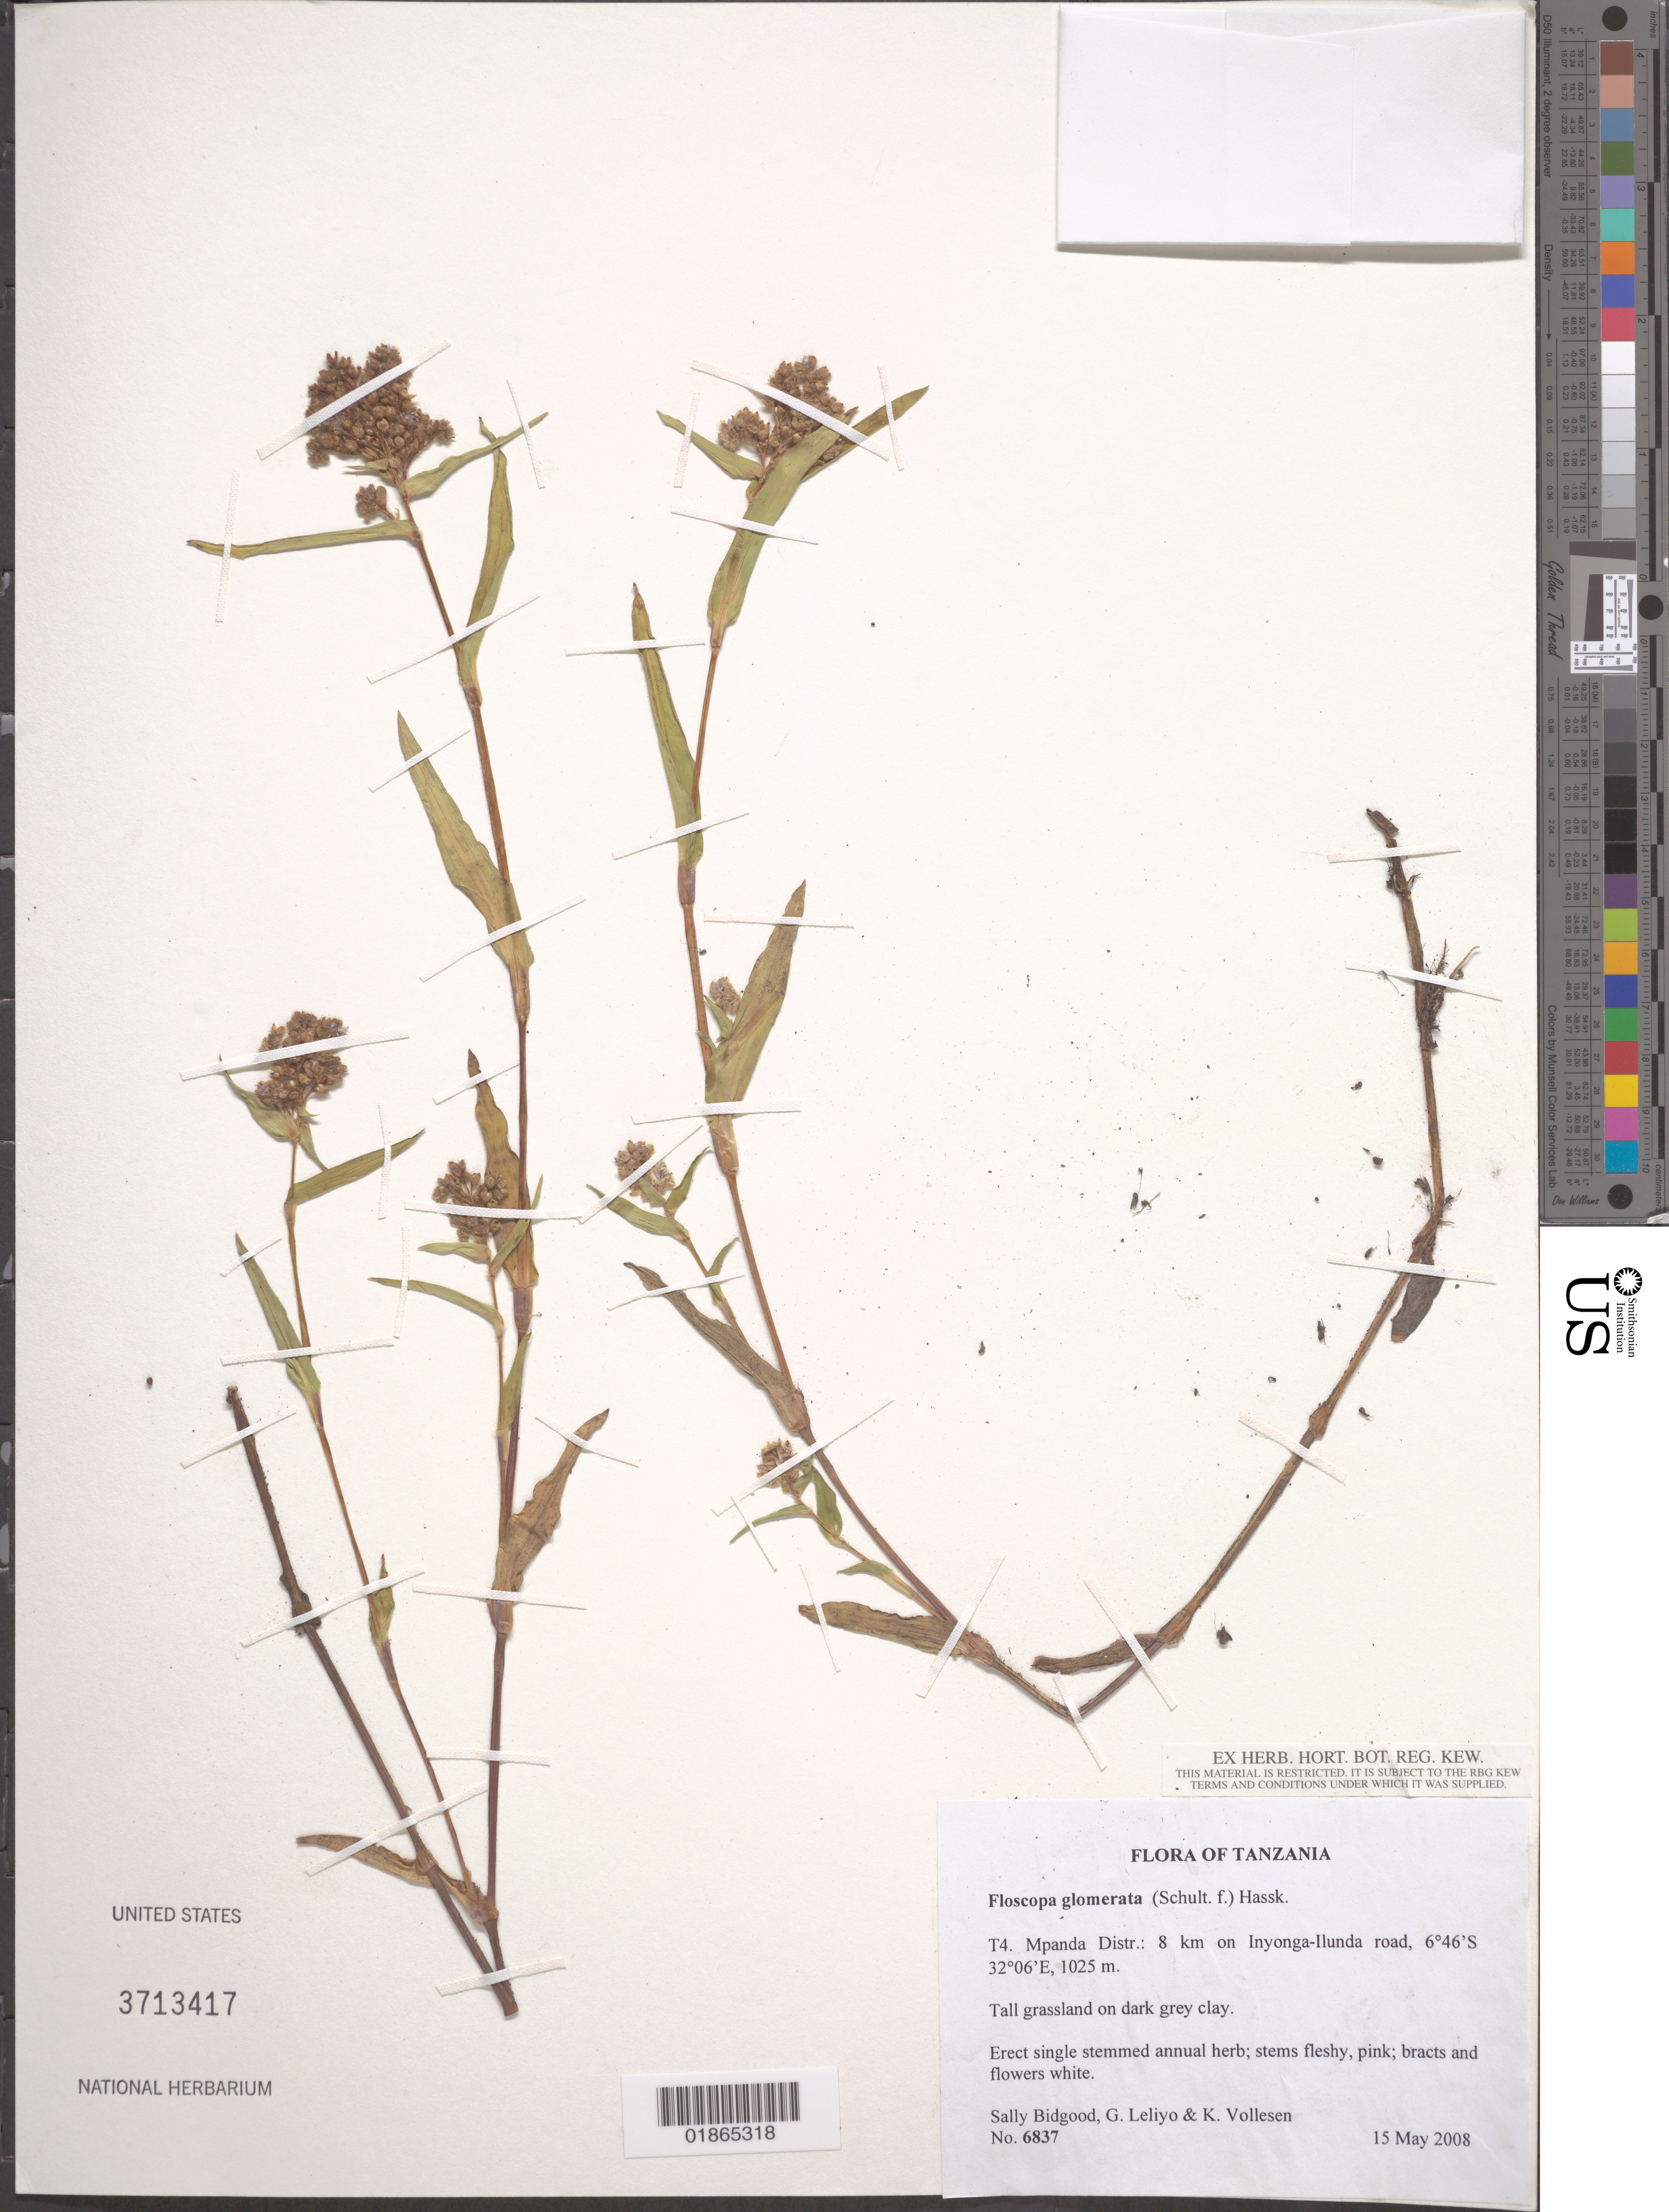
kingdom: Plantae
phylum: Tracheophyta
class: Liliopsida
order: Commelinales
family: Commelinaceae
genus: Floscopa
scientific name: Floscopa glomerata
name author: (Willd. ex Schult. & Schult. f.) Hassk.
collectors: S. Bidgood, G. Leliyo & K. Vollesen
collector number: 6837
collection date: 2008-05-15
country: Tanzania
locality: T4 Mpanda Distr.: 8 km on Inyonga-Ilunda road.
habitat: Tall grassland on dark grey clay.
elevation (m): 1025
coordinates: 6 46 S, 32 06 E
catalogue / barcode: US 3713417